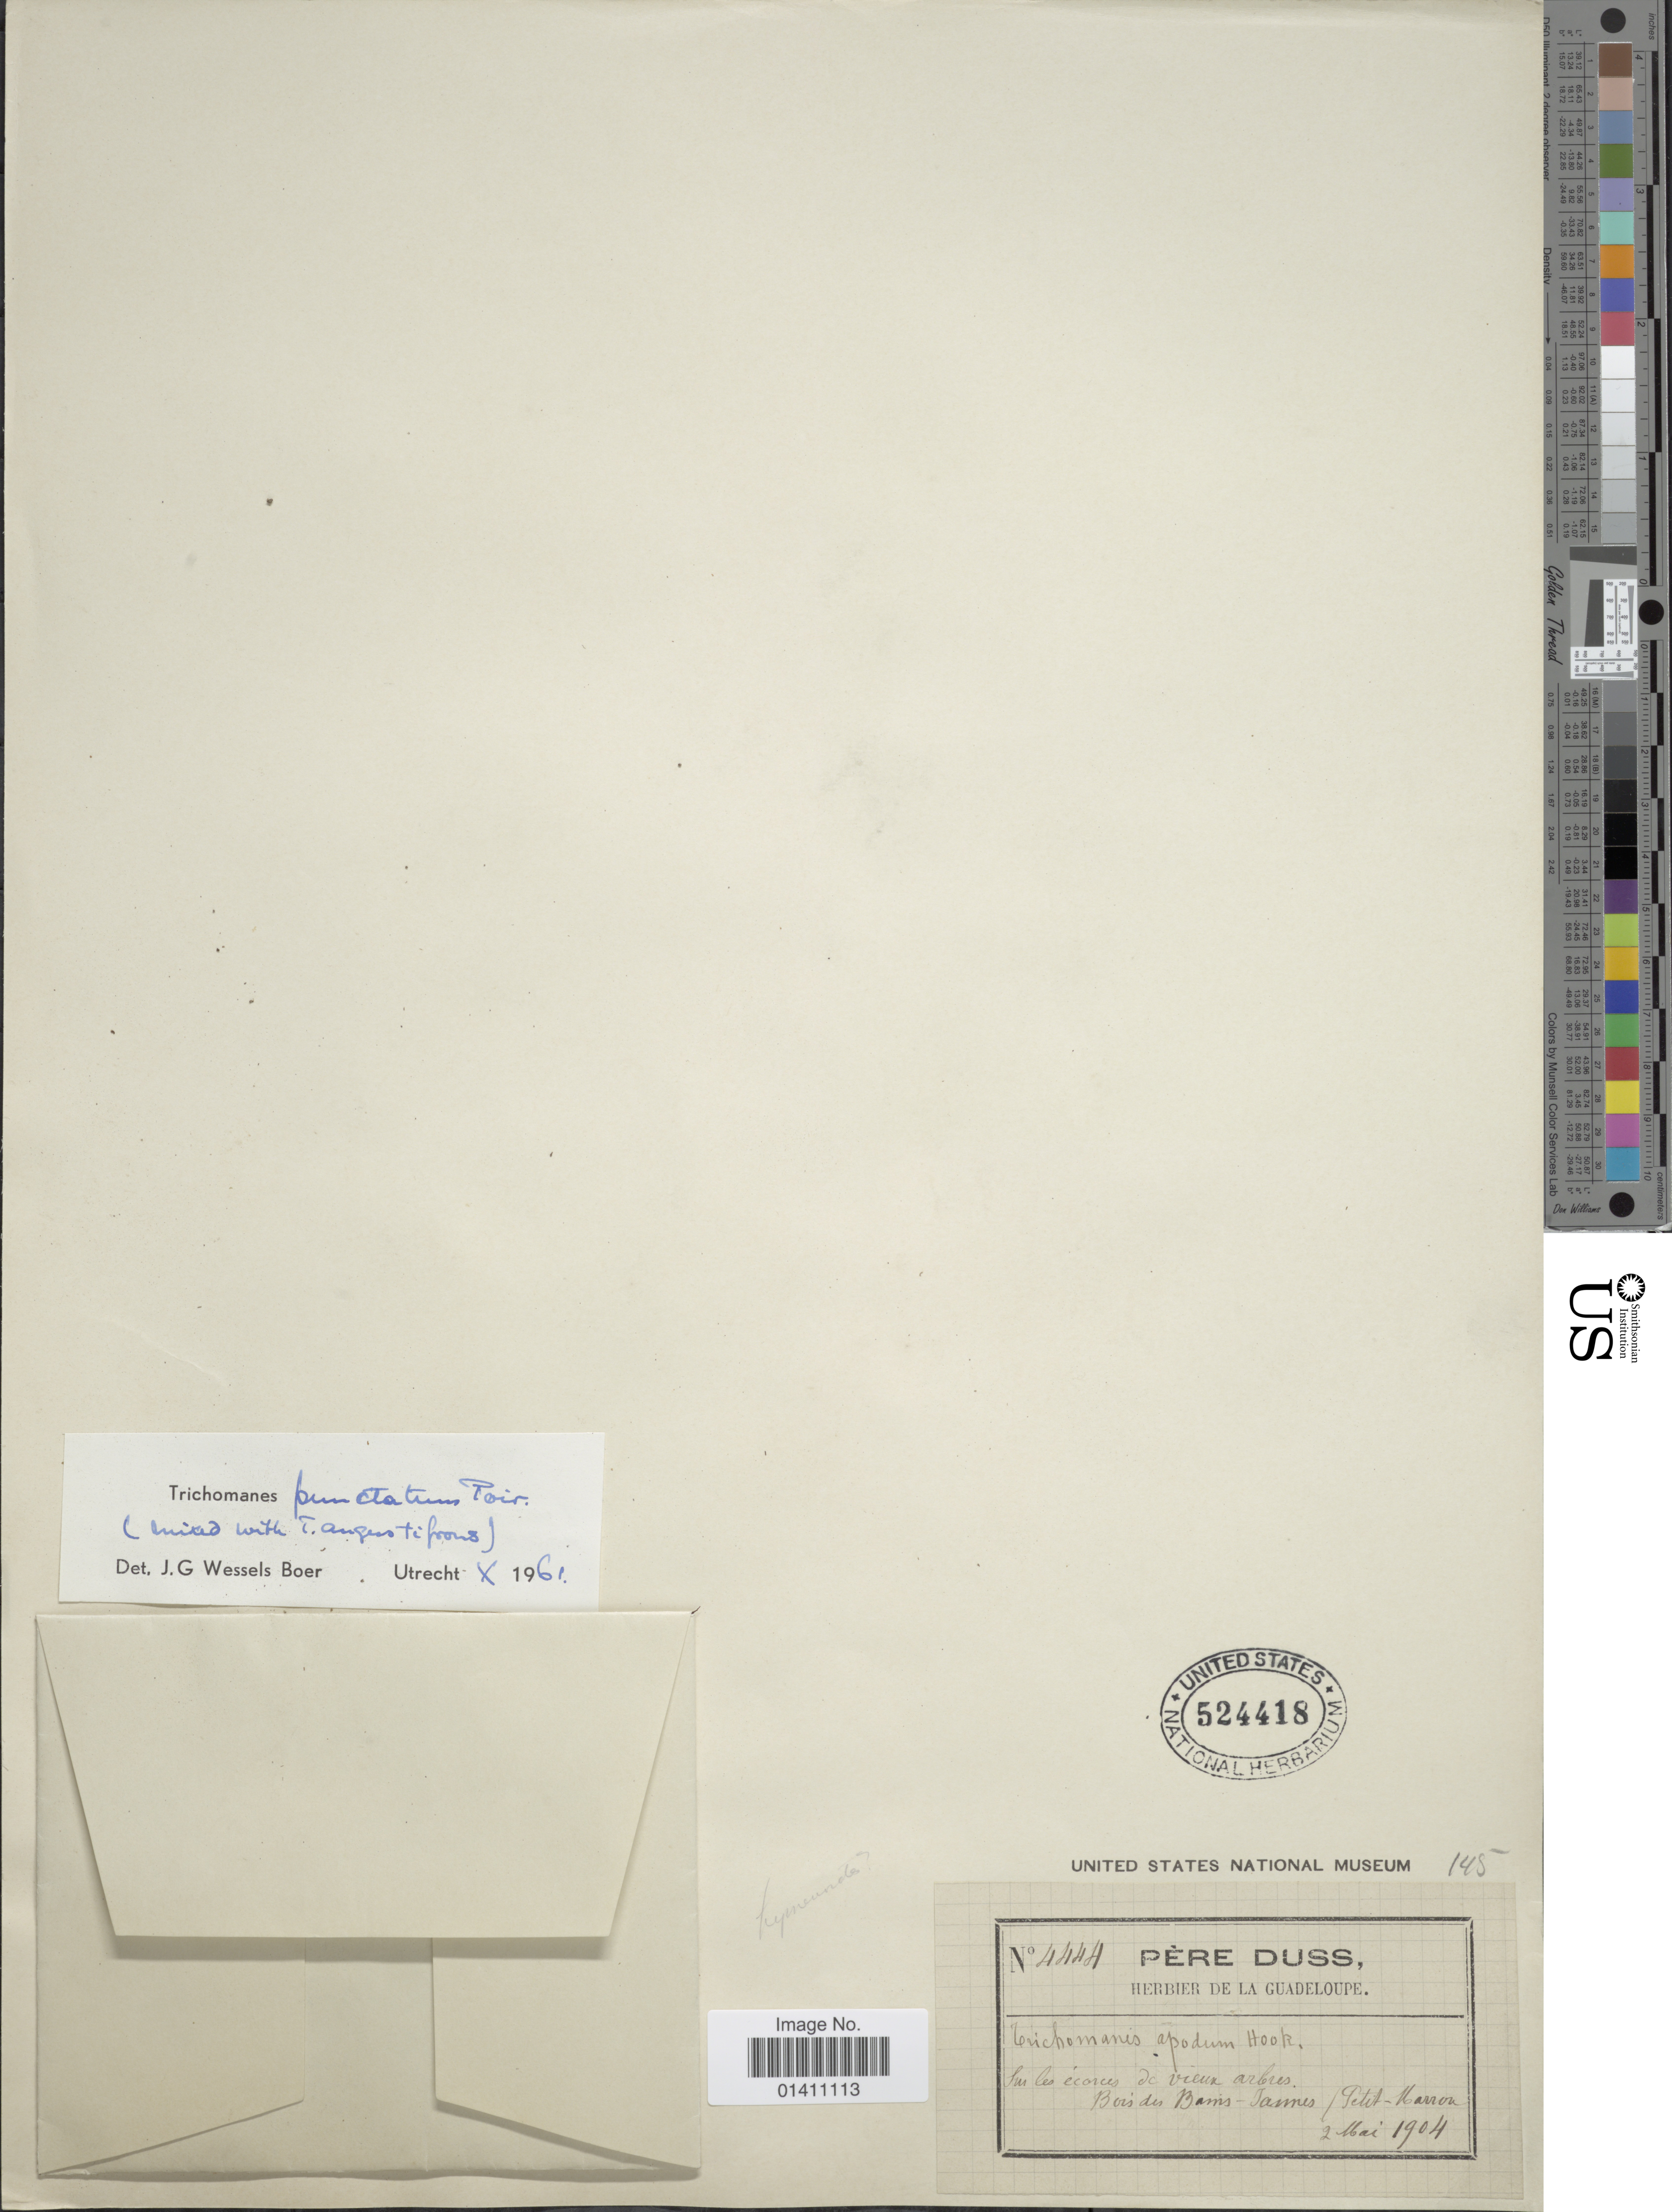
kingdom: Plantae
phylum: Tracheophyta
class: Polypodiopsida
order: Hymenophyllales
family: Hymenophyllaceae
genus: Didymoglossum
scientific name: Didymoglossum punctatum subsp. punctatum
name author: (Poir.) Desv.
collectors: Père Duss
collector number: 4444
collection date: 1904-05-02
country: Guadeloupe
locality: Bois des Bains-Jaunes. Petit-Marron.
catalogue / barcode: US 524418